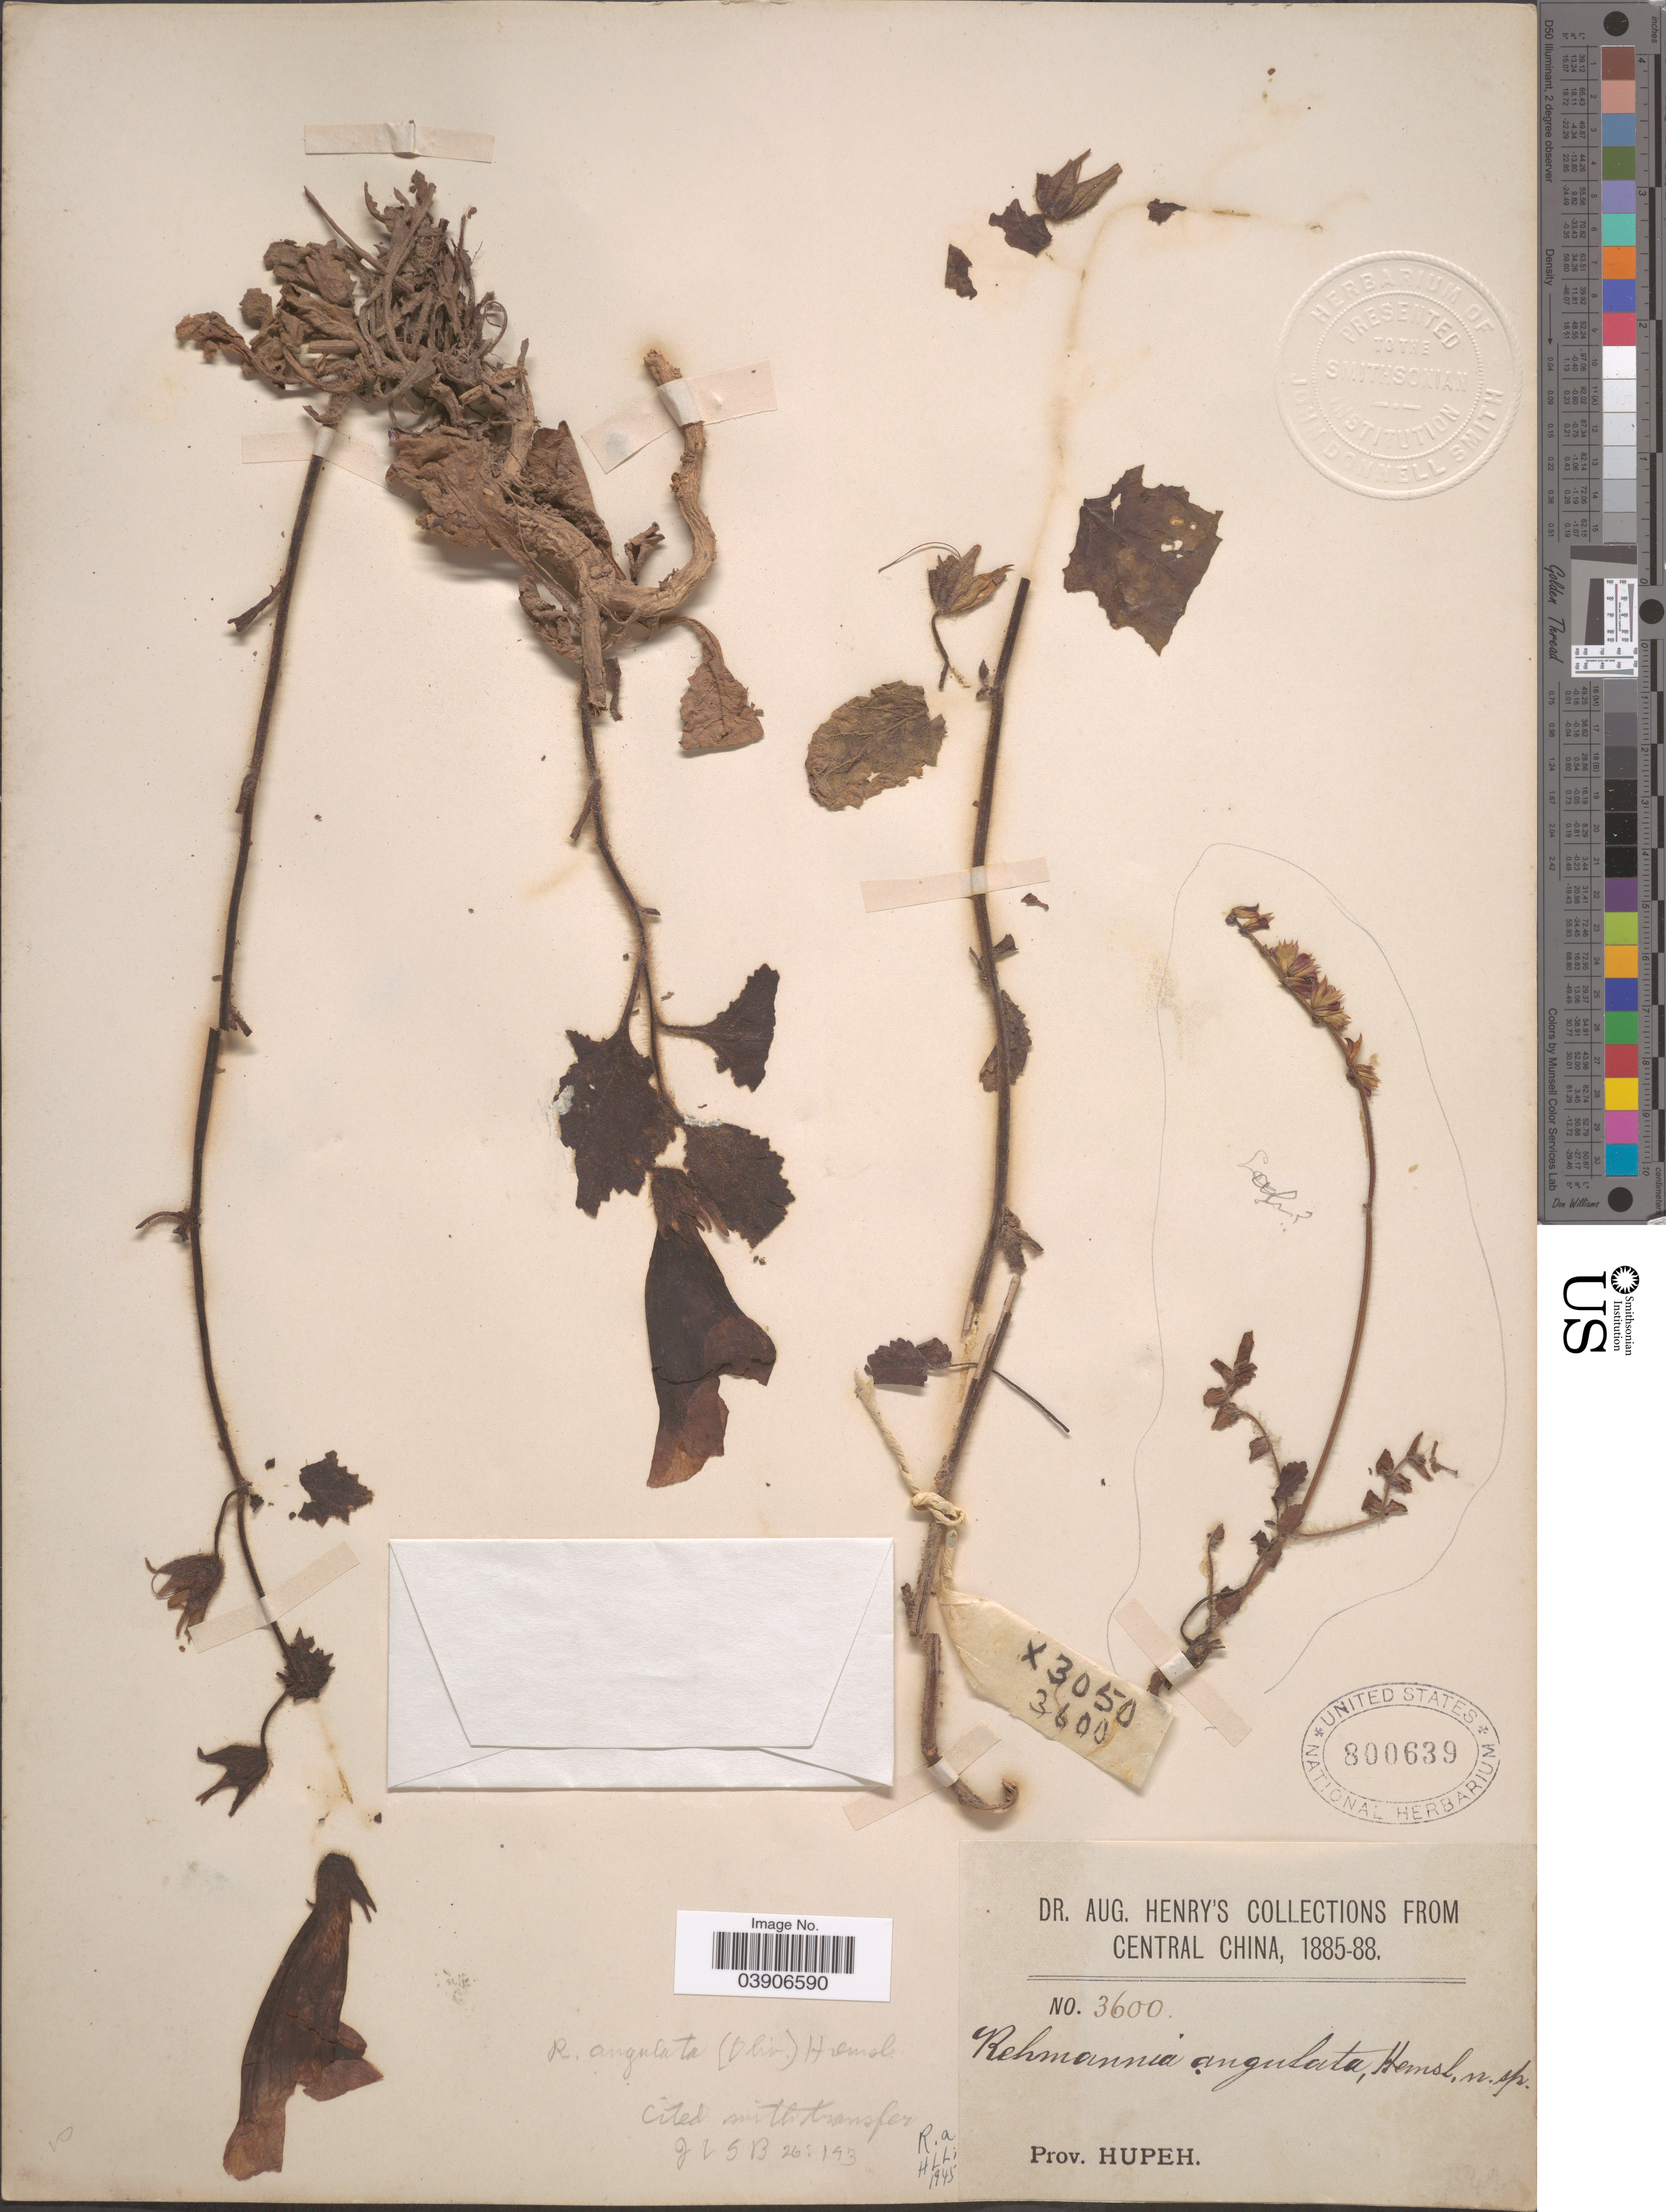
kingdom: Plantae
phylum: Tracheophyta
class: Magnoliopsida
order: Lamiales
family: Rehmanniaceae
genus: Rehmannia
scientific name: Rehmannia piasezkii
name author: Maxim.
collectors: A. Henry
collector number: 3600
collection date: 1885/1888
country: China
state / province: Hubei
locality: Central China. Prov. Hupeh.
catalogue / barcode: US 800639